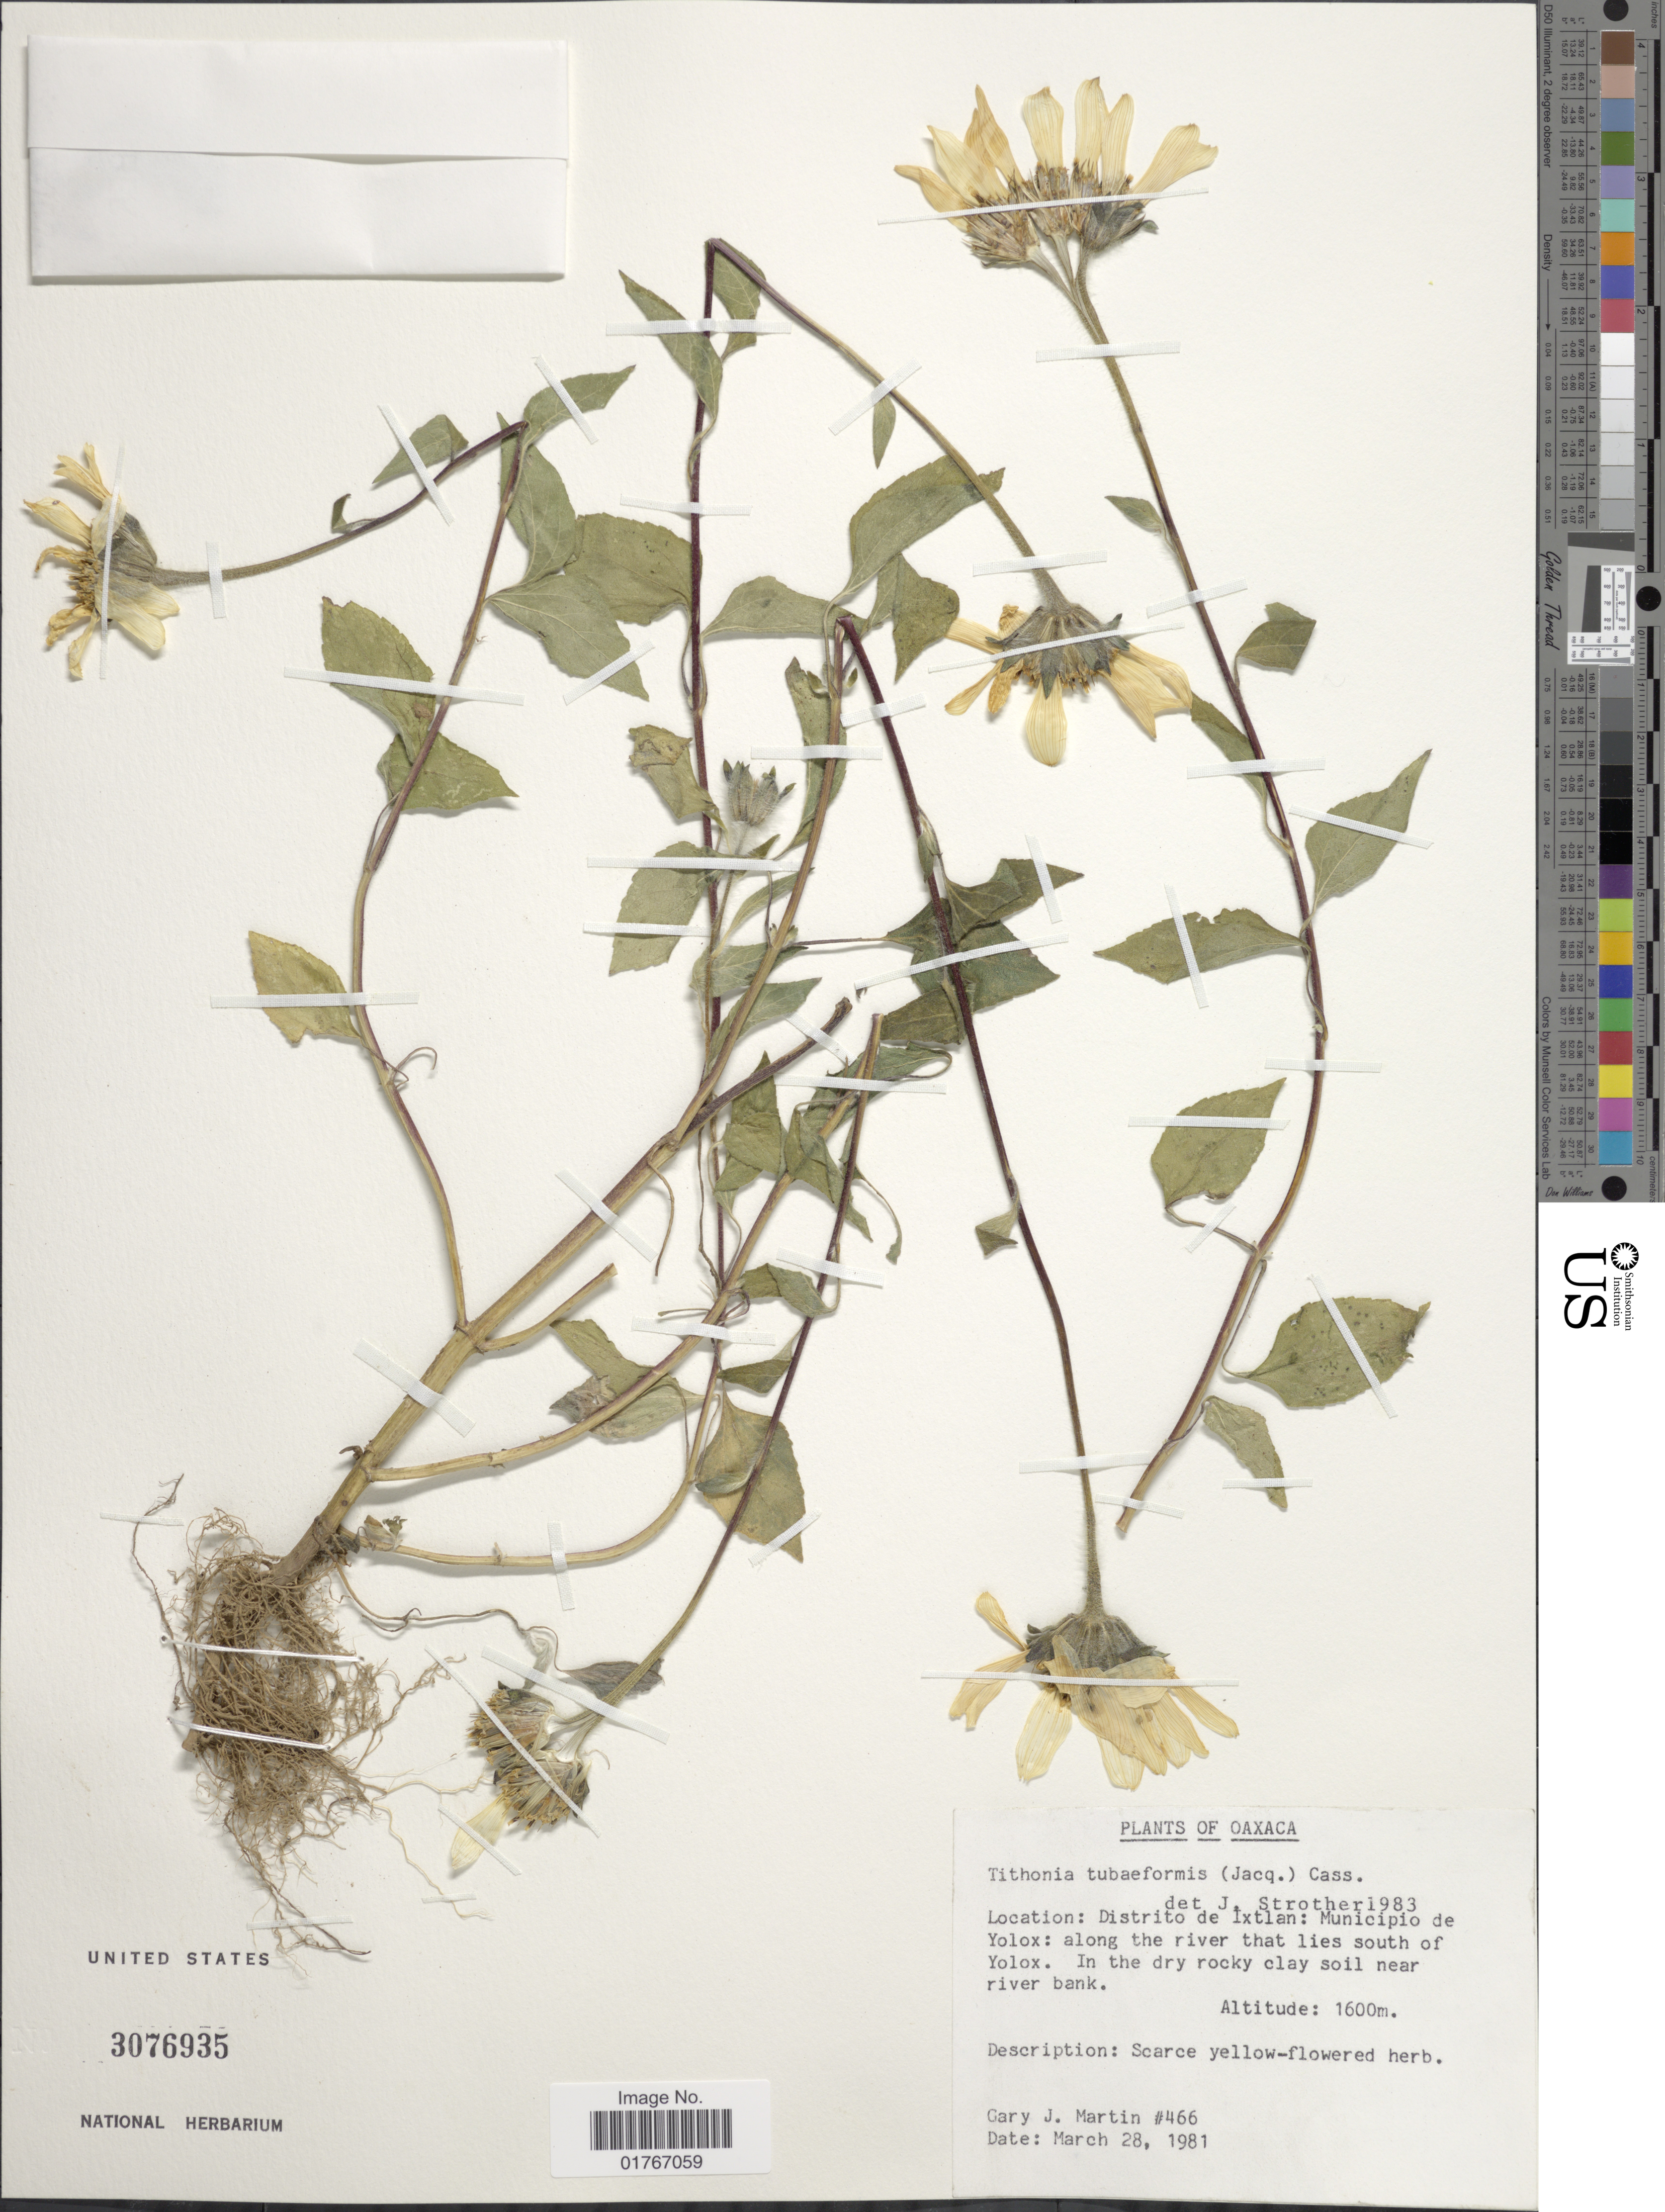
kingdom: Plantae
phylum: Tracheophyta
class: Magnoliopsida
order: Asterales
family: Asteraceae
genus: Tithonia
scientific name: Tithonia tubaeformis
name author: (Jacq.) Cass.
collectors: G. J. Martin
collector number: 466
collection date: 1981-03-28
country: Mexico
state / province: Oaxaca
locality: Distrito de Ixtlan: Municipio de Yolox: along the river that lies south of Yolox. In the dry rocky clay soil near river bank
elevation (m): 1600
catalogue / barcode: US 3076935